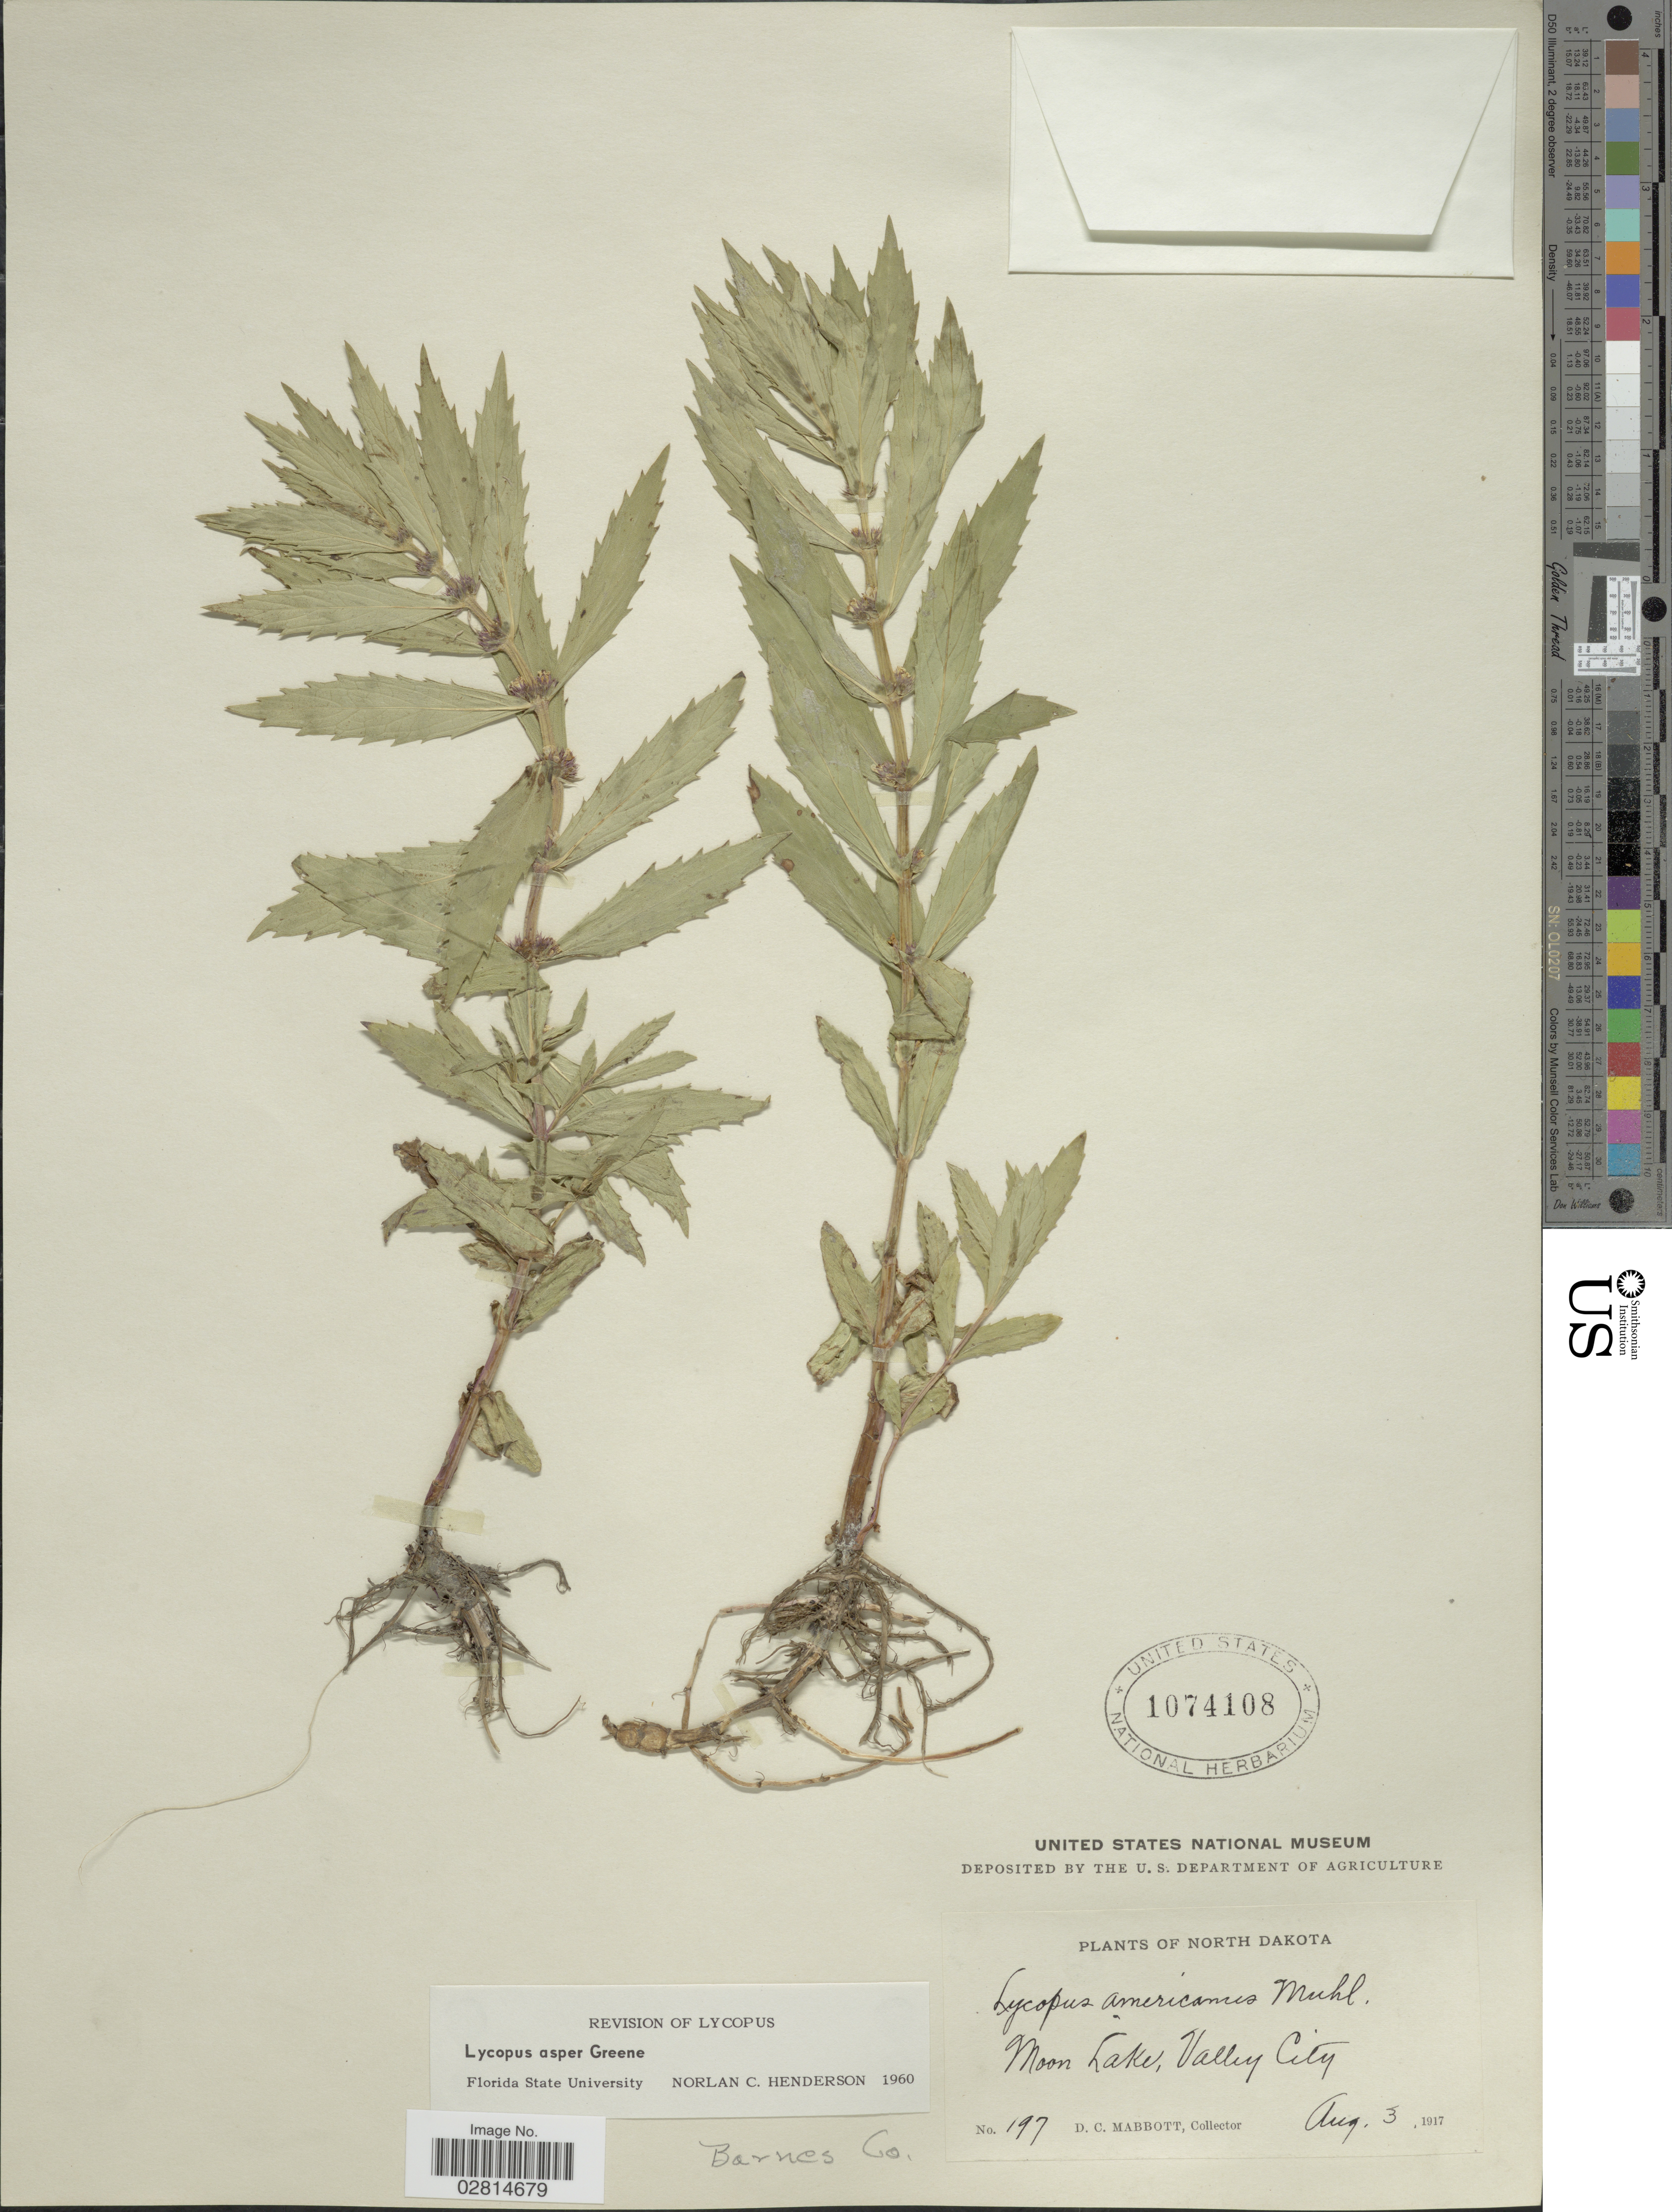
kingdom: Plantae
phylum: Tracheophyta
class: Magnoliopsida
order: Lamiales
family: Lamiaceae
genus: Lycopus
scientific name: Lycopus asper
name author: Greene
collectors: D. Mabbott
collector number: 197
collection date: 1917-08-03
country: United States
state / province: North Dakota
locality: Moon Lake, Valley City. Barnes Co.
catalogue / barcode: US 1074108